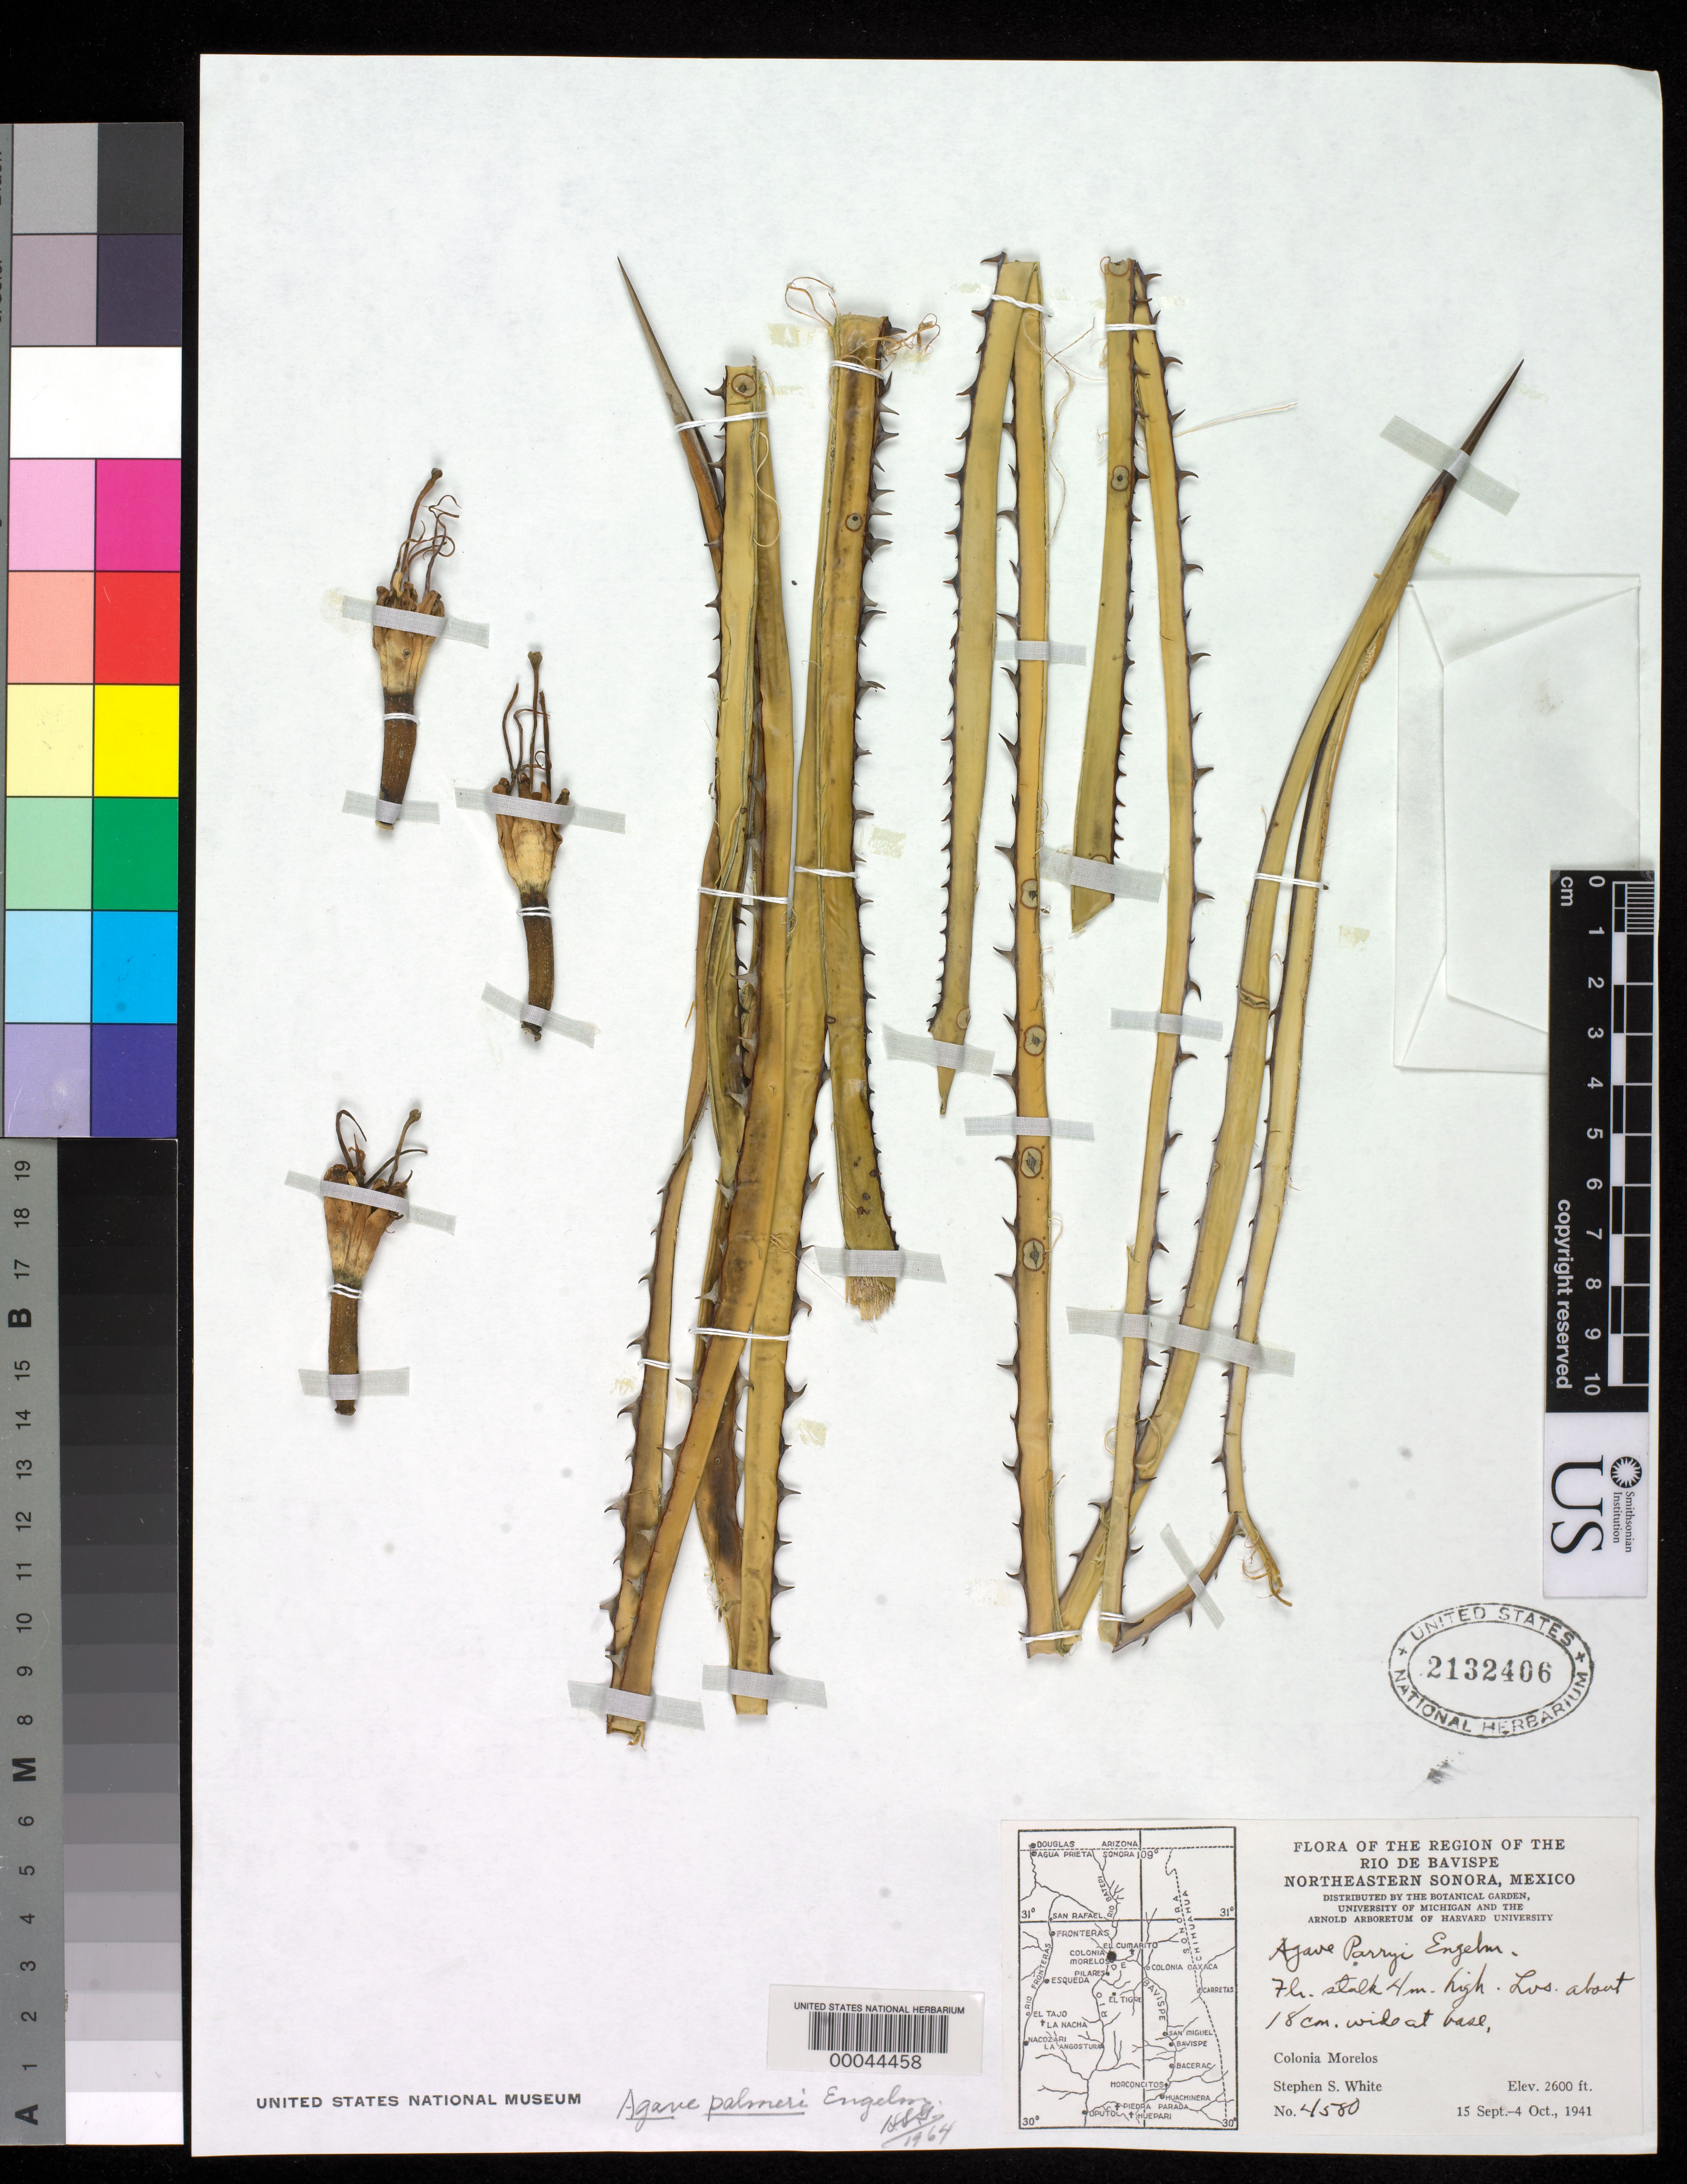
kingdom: Plantae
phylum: Tracheophyta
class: Liliopsida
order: Asparagales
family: Asparagaceae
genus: Agave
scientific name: Agave palmeri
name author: Engelm.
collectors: S. S. White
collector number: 4580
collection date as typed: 15 Sep 1941 to 04 Oct 1941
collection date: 1941-09-15/1941-10-04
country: Mexico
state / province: Sonora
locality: Region of the rio de bavispe, northeastern sonora, colonia Morelos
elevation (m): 792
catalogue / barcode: US 2132406